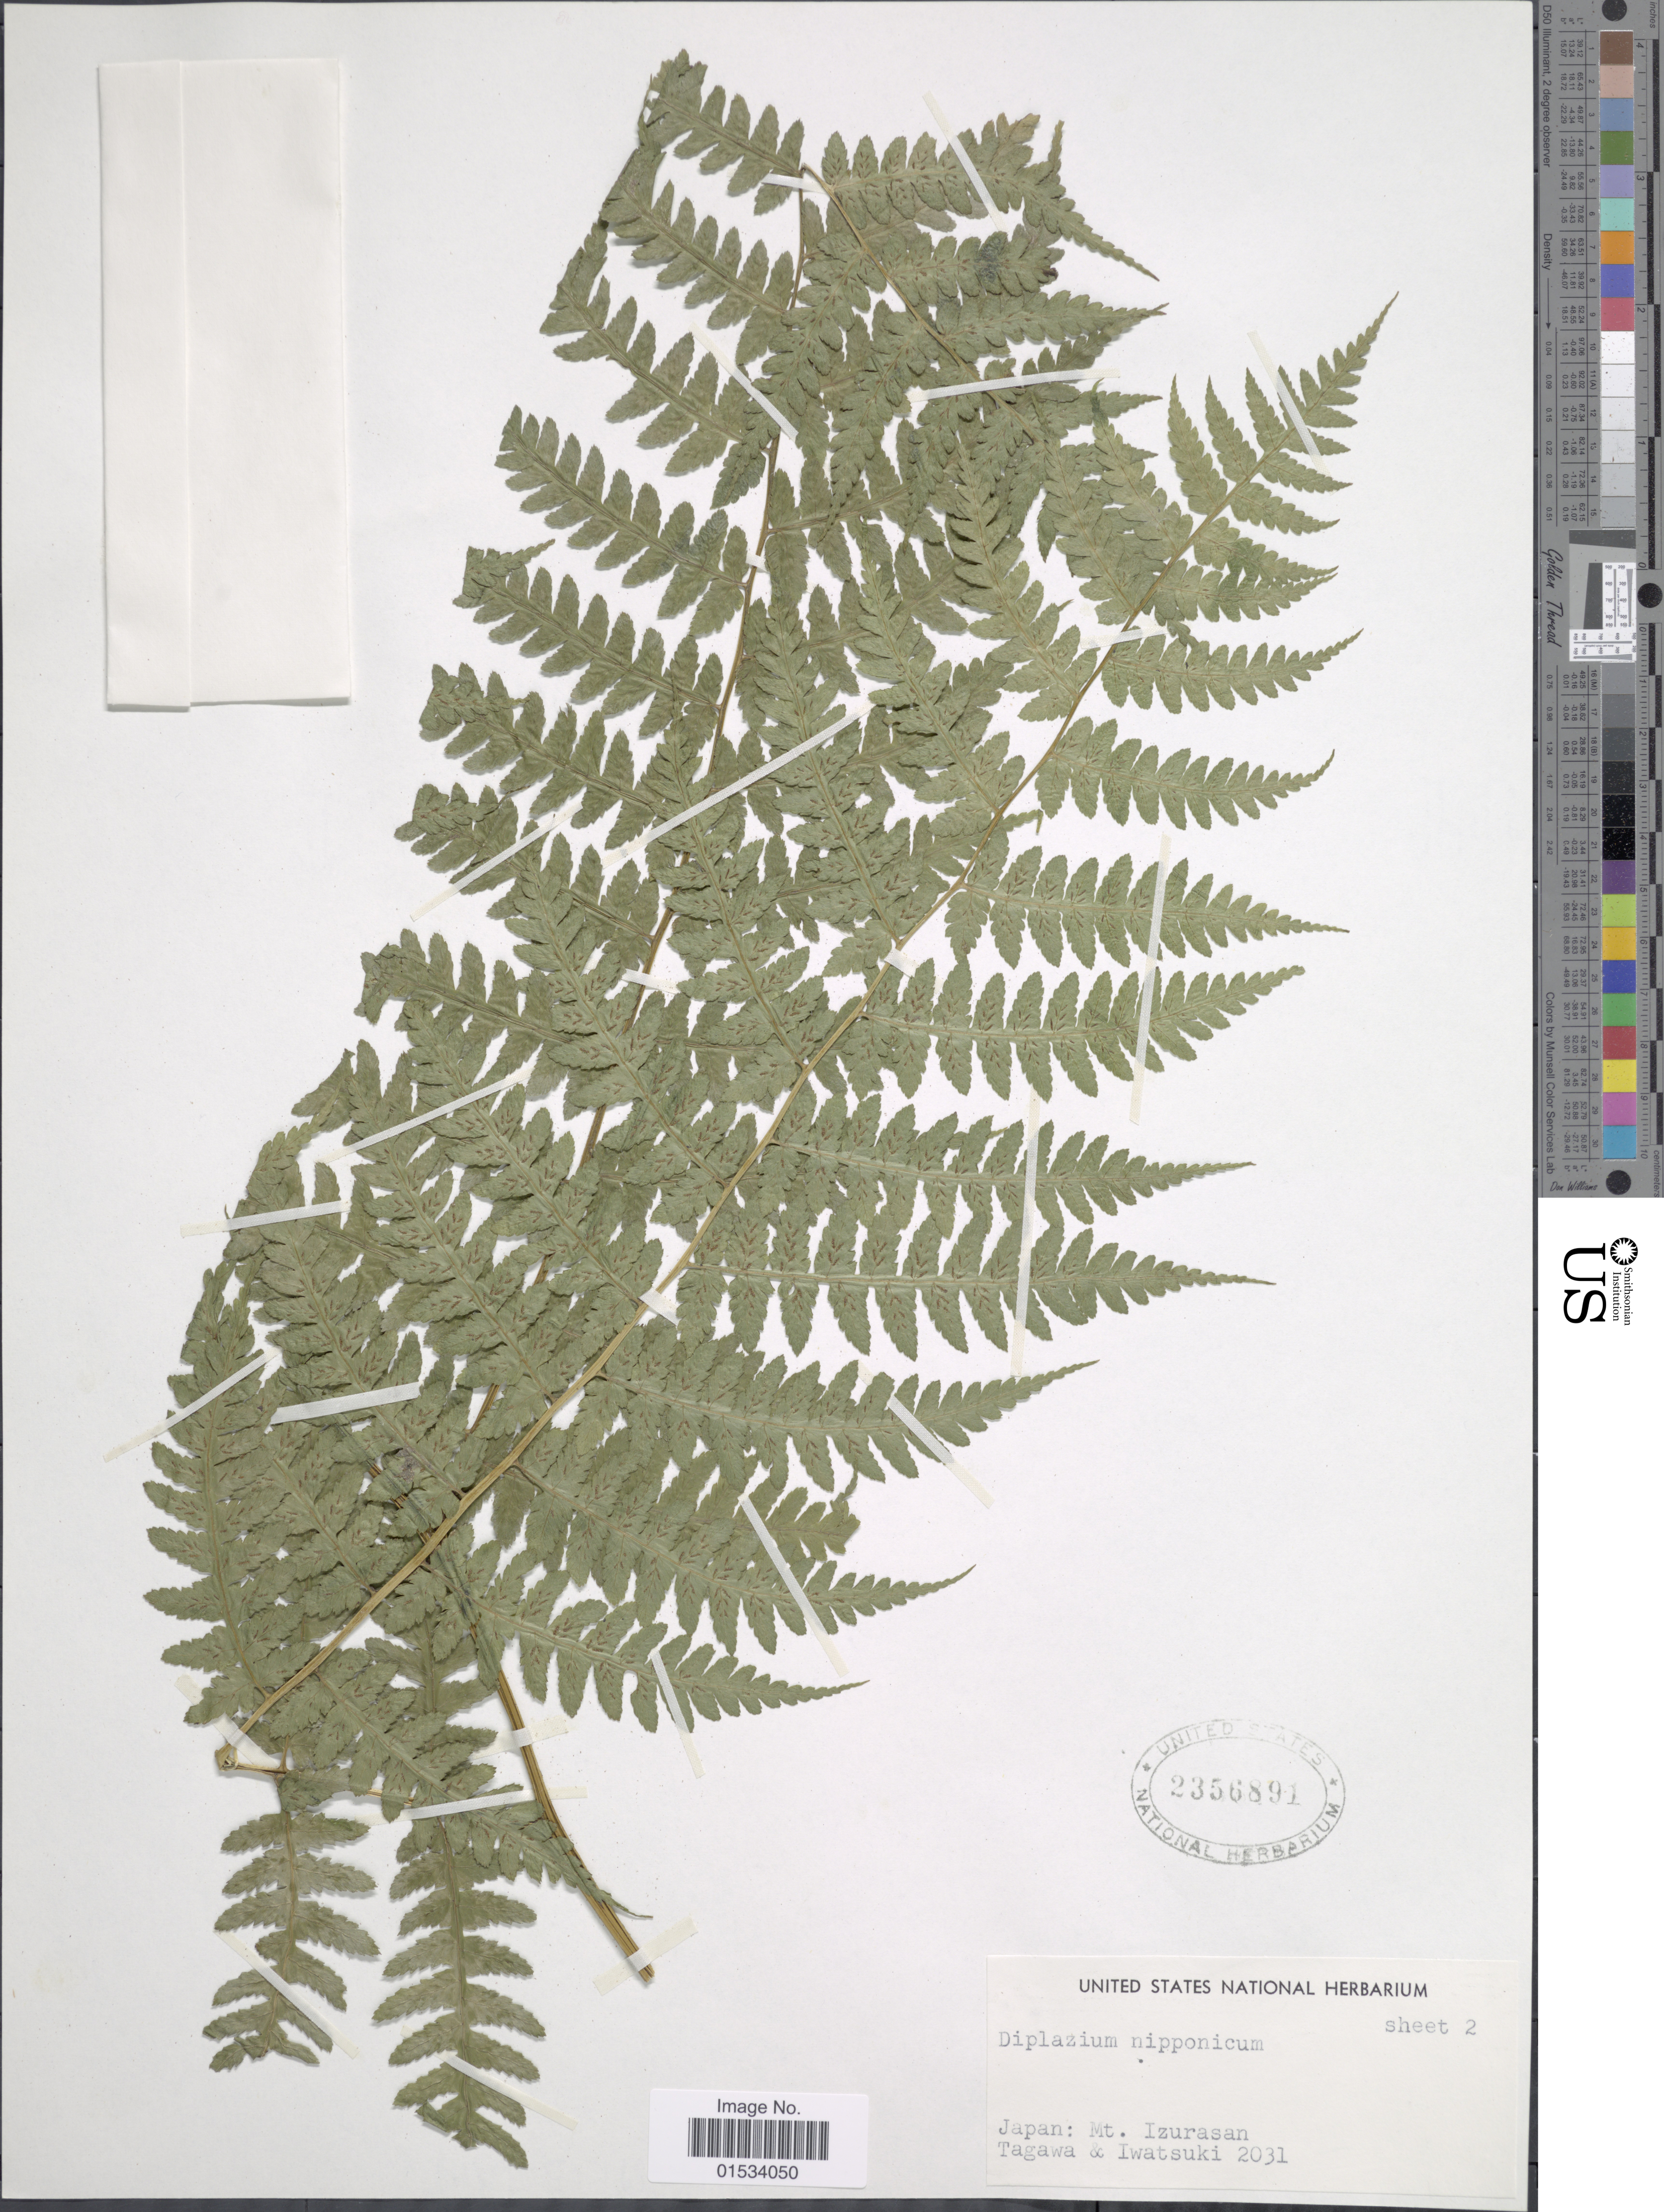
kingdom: Plantae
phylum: Tracheophyta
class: Polypodiopsida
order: Polypodiales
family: Athyriaceae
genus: Diplazium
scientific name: Diplazium nipponicolum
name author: (Ohwi)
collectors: Tagawa & Iwatsuki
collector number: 2031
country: Japan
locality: Mt. Izurasan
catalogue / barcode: US 2356891